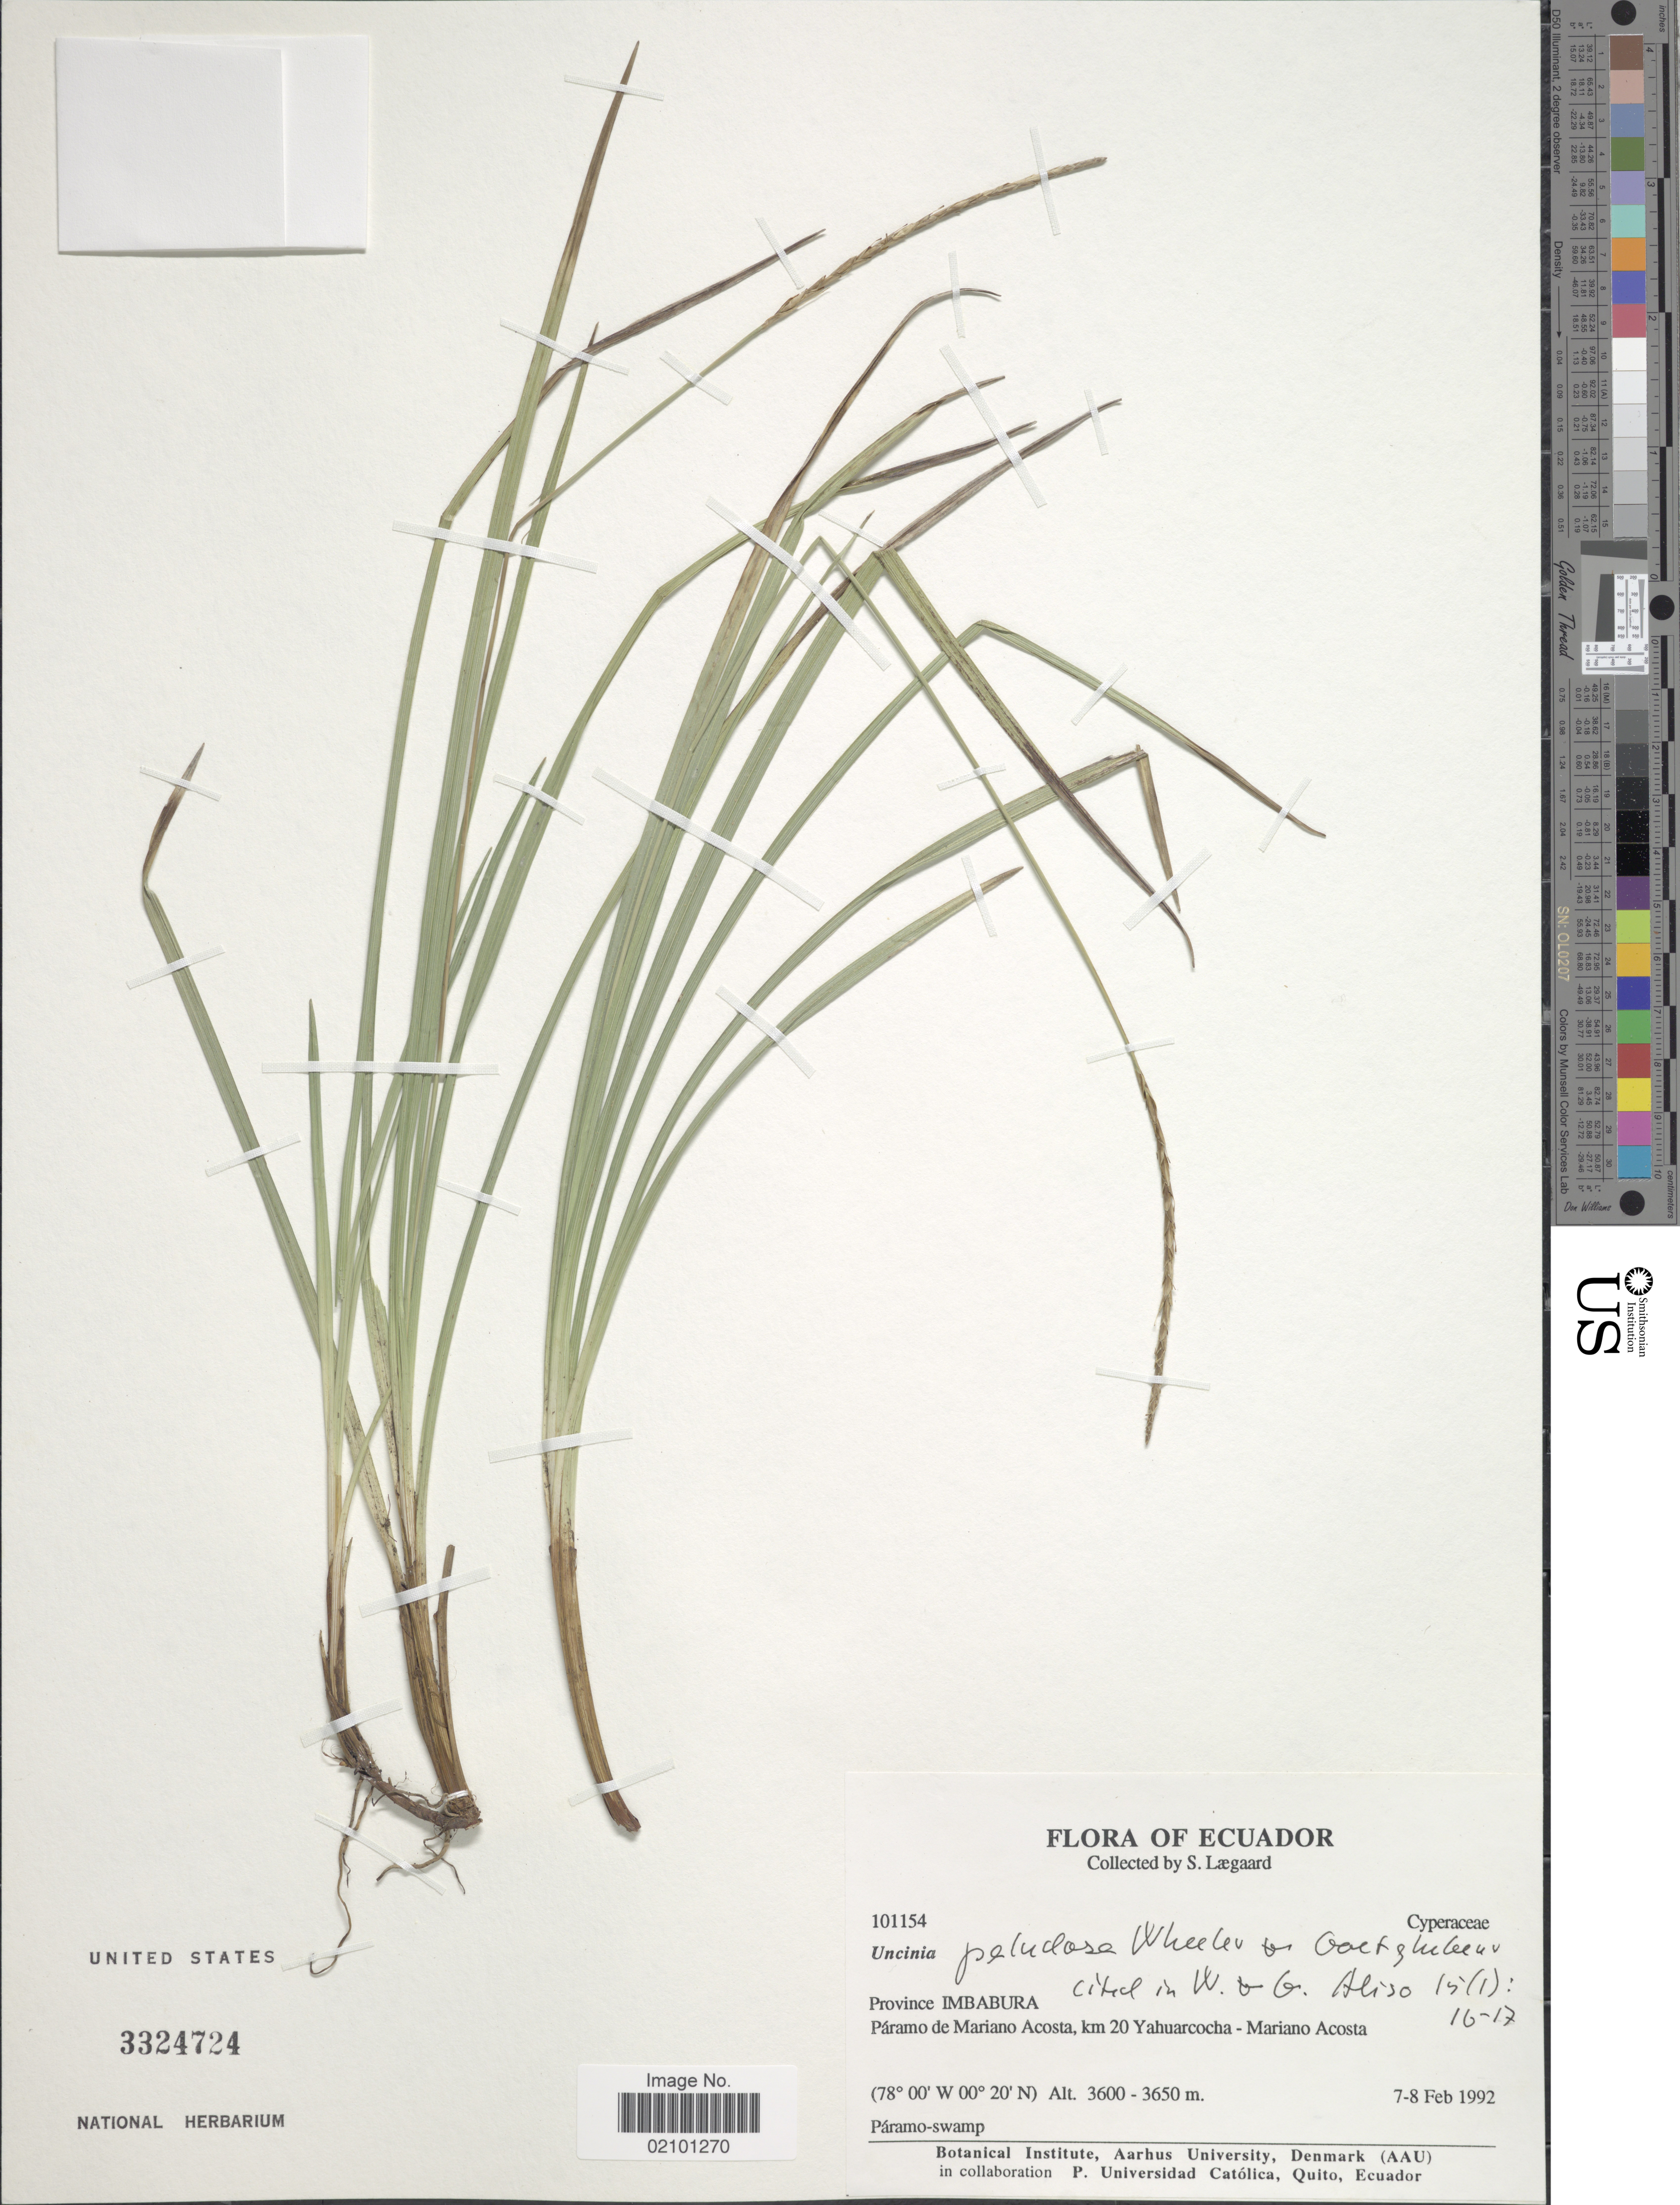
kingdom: Plantae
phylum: Tracheophyta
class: Liliopsida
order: Poales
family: Cyperaceae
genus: Carex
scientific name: Carex laegardii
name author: J.R. Starr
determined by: Jimnéz-Mejias, Pedro, (UPOS), Universidad Pablo de Olavide (SPAIN)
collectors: S. Lægaard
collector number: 101154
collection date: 1992-02-07/1992-02-08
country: Ecuador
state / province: Imbabura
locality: Province Imbabura. Paramo de Mariano Acosta, km 20 Yahuarcocha - Mariano Acosta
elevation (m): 3600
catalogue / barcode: US 3324724